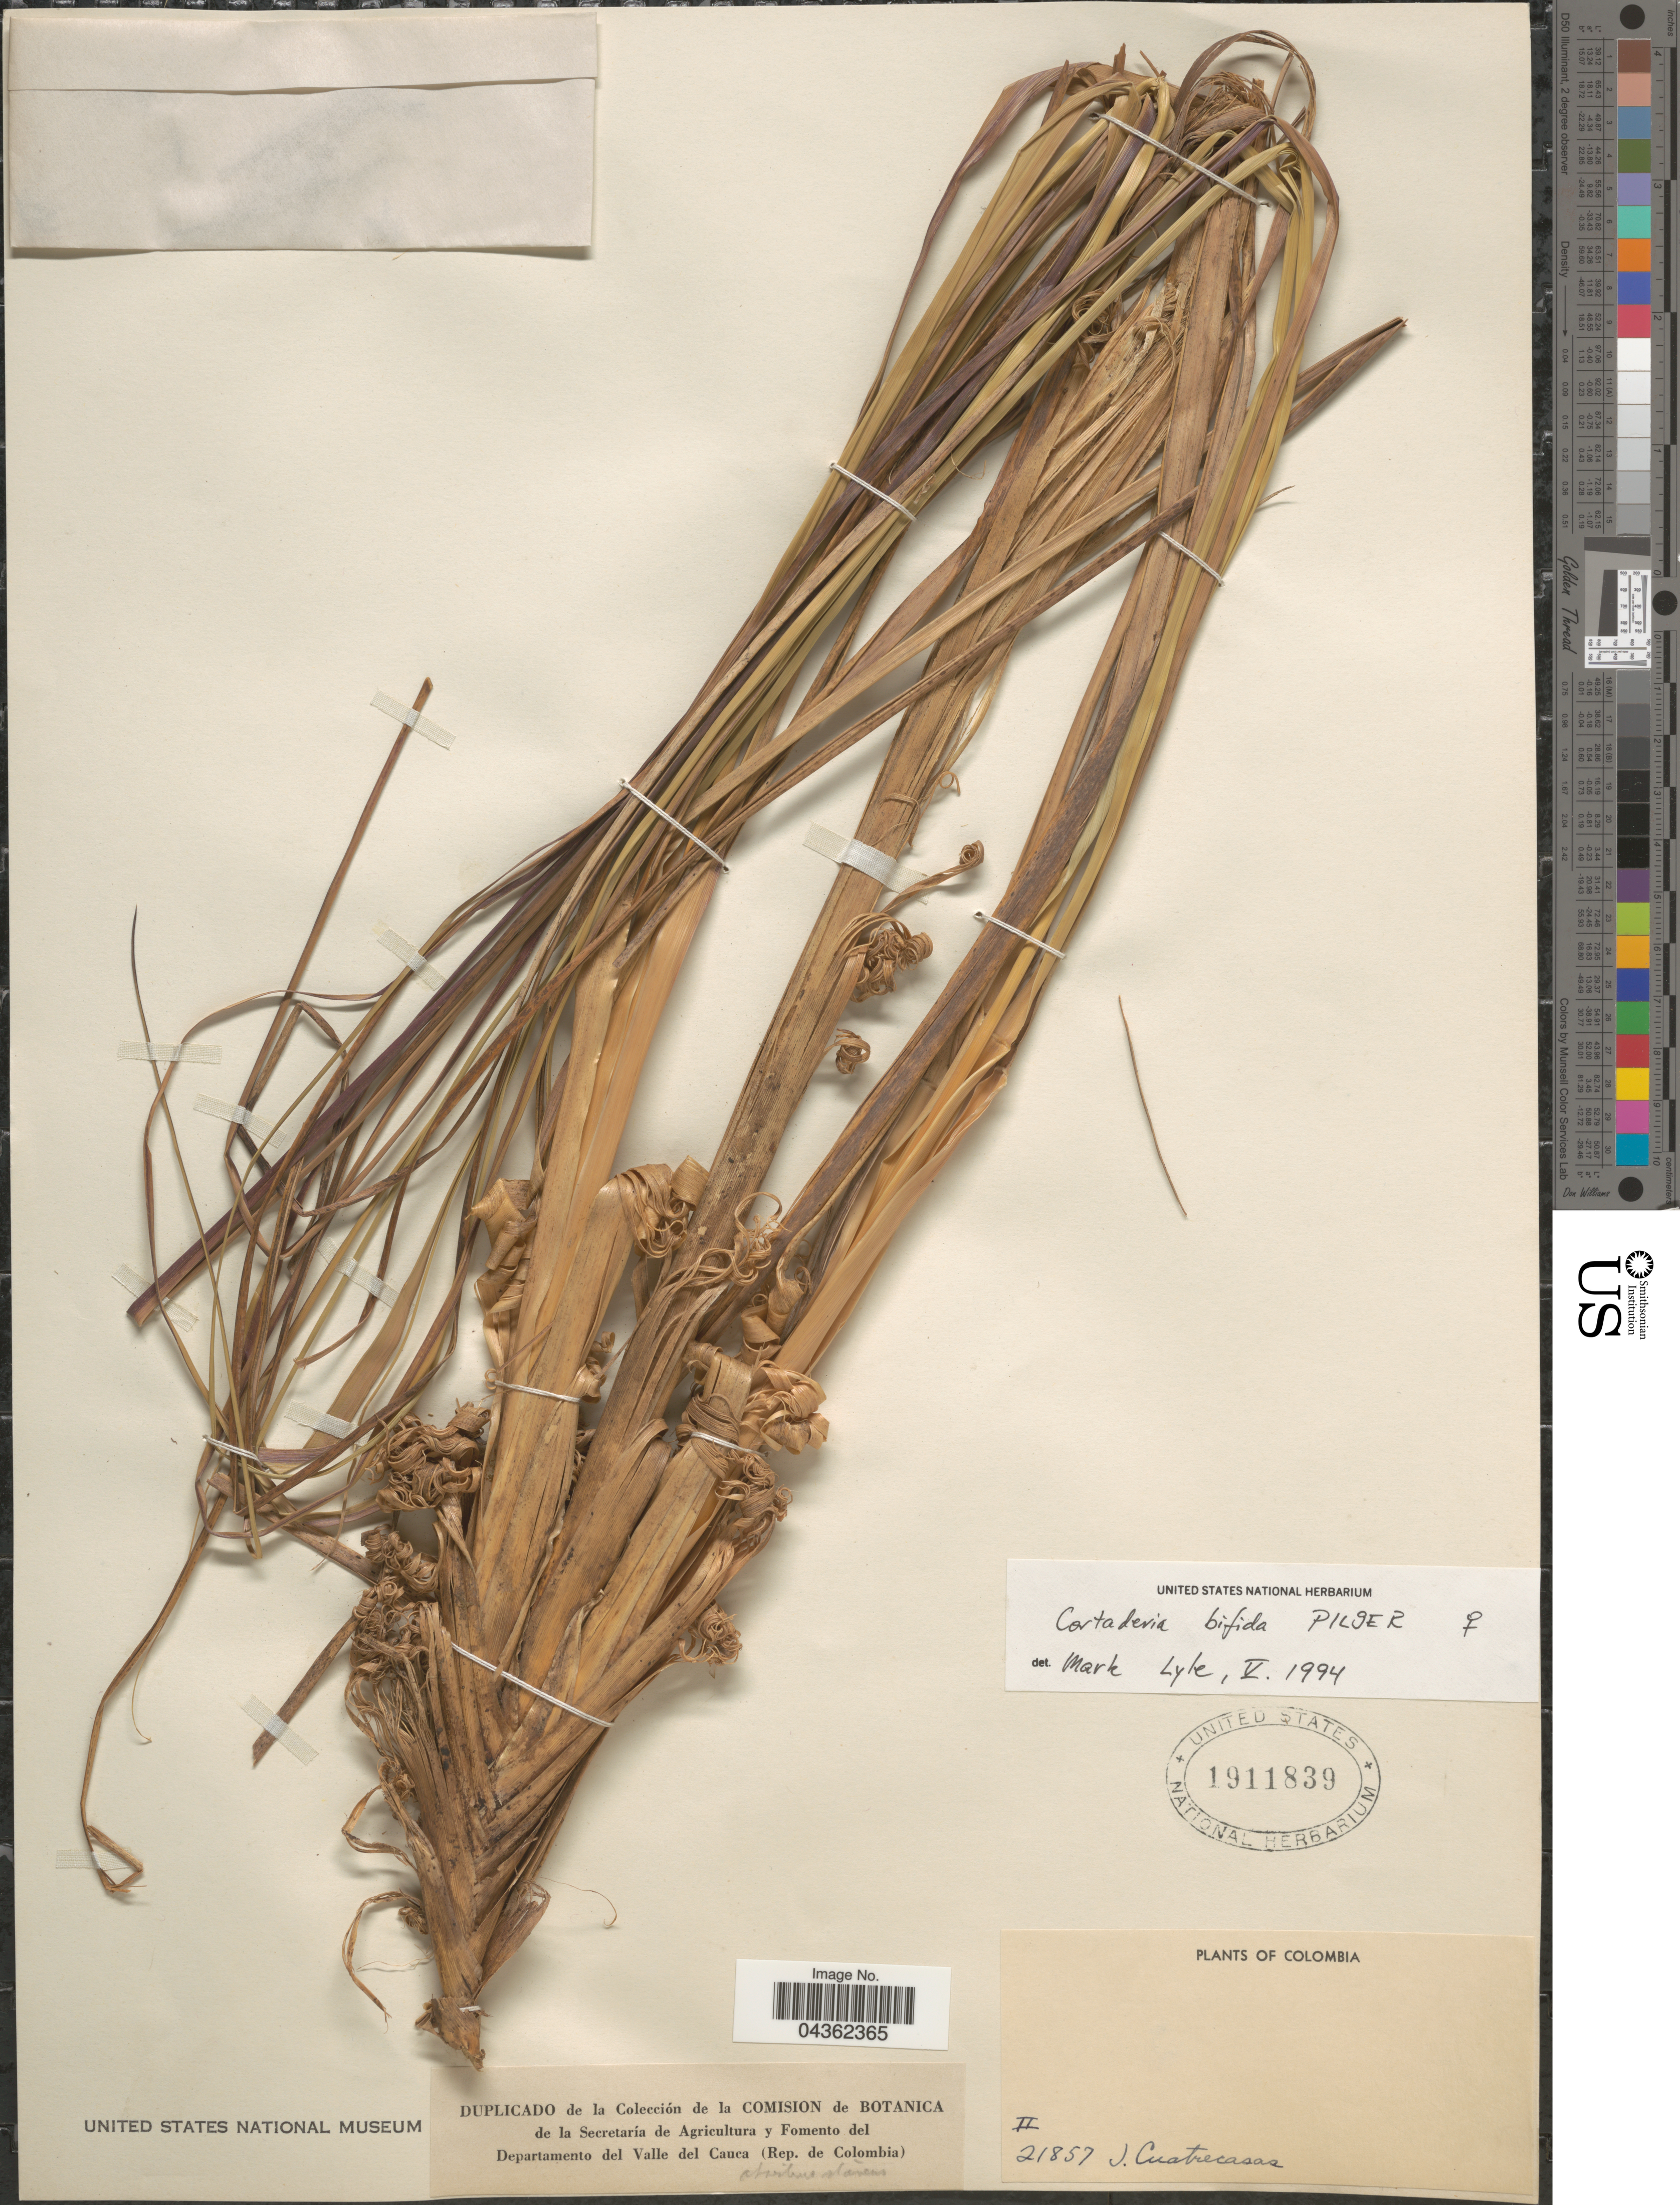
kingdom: Plantae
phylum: Tracheophyta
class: Liliopsida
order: Poales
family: Poaceae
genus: Cortaderia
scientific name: Cortaderia bifida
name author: Pilg.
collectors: J. Cuatrecasas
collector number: II21857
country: Colombia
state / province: Valle del Cauca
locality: Departamento del Valle del Cauca.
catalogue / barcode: US 1911839